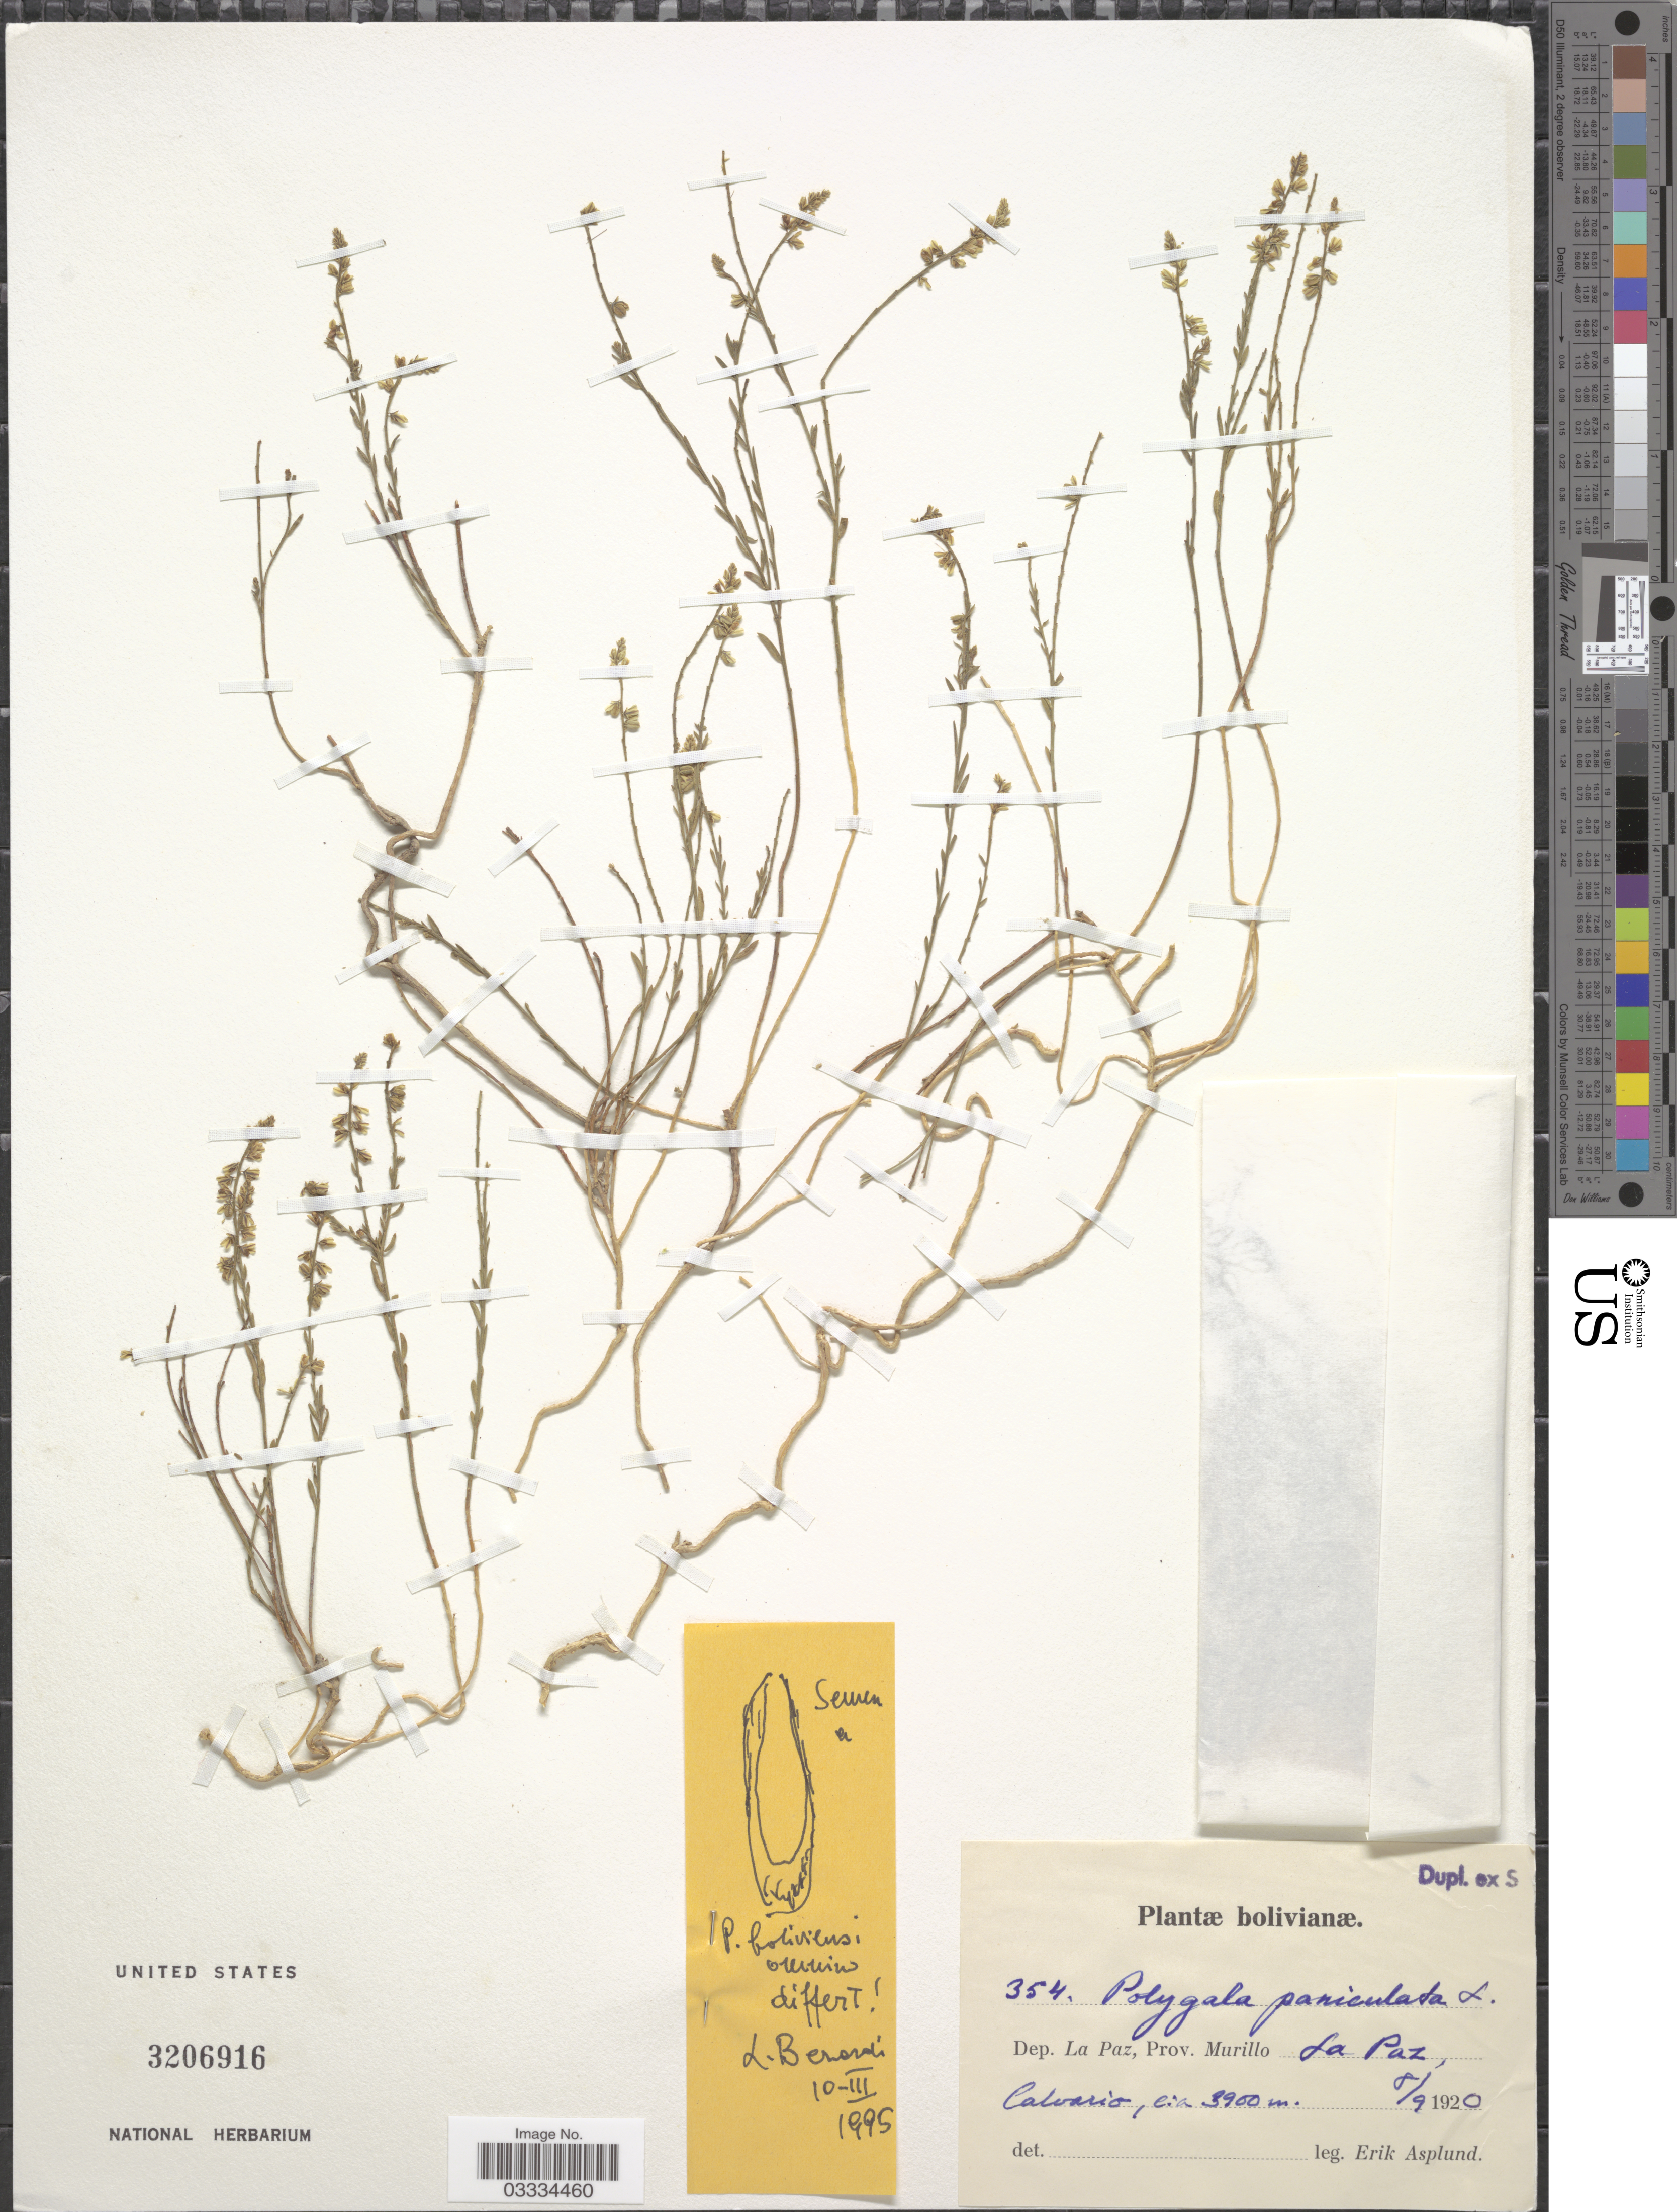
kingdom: Plantae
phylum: Tracheophyta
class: Magnoliopsida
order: Fabales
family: Polygalaceae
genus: Polygala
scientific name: Polygala sp.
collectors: E. Asplund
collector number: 354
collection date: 1920-09-08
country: Bolivia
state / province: La Paz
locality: Dep. La Paz, Prov. Murillo La Paz, Calvario.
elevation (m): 3900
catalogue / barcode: US 3206916